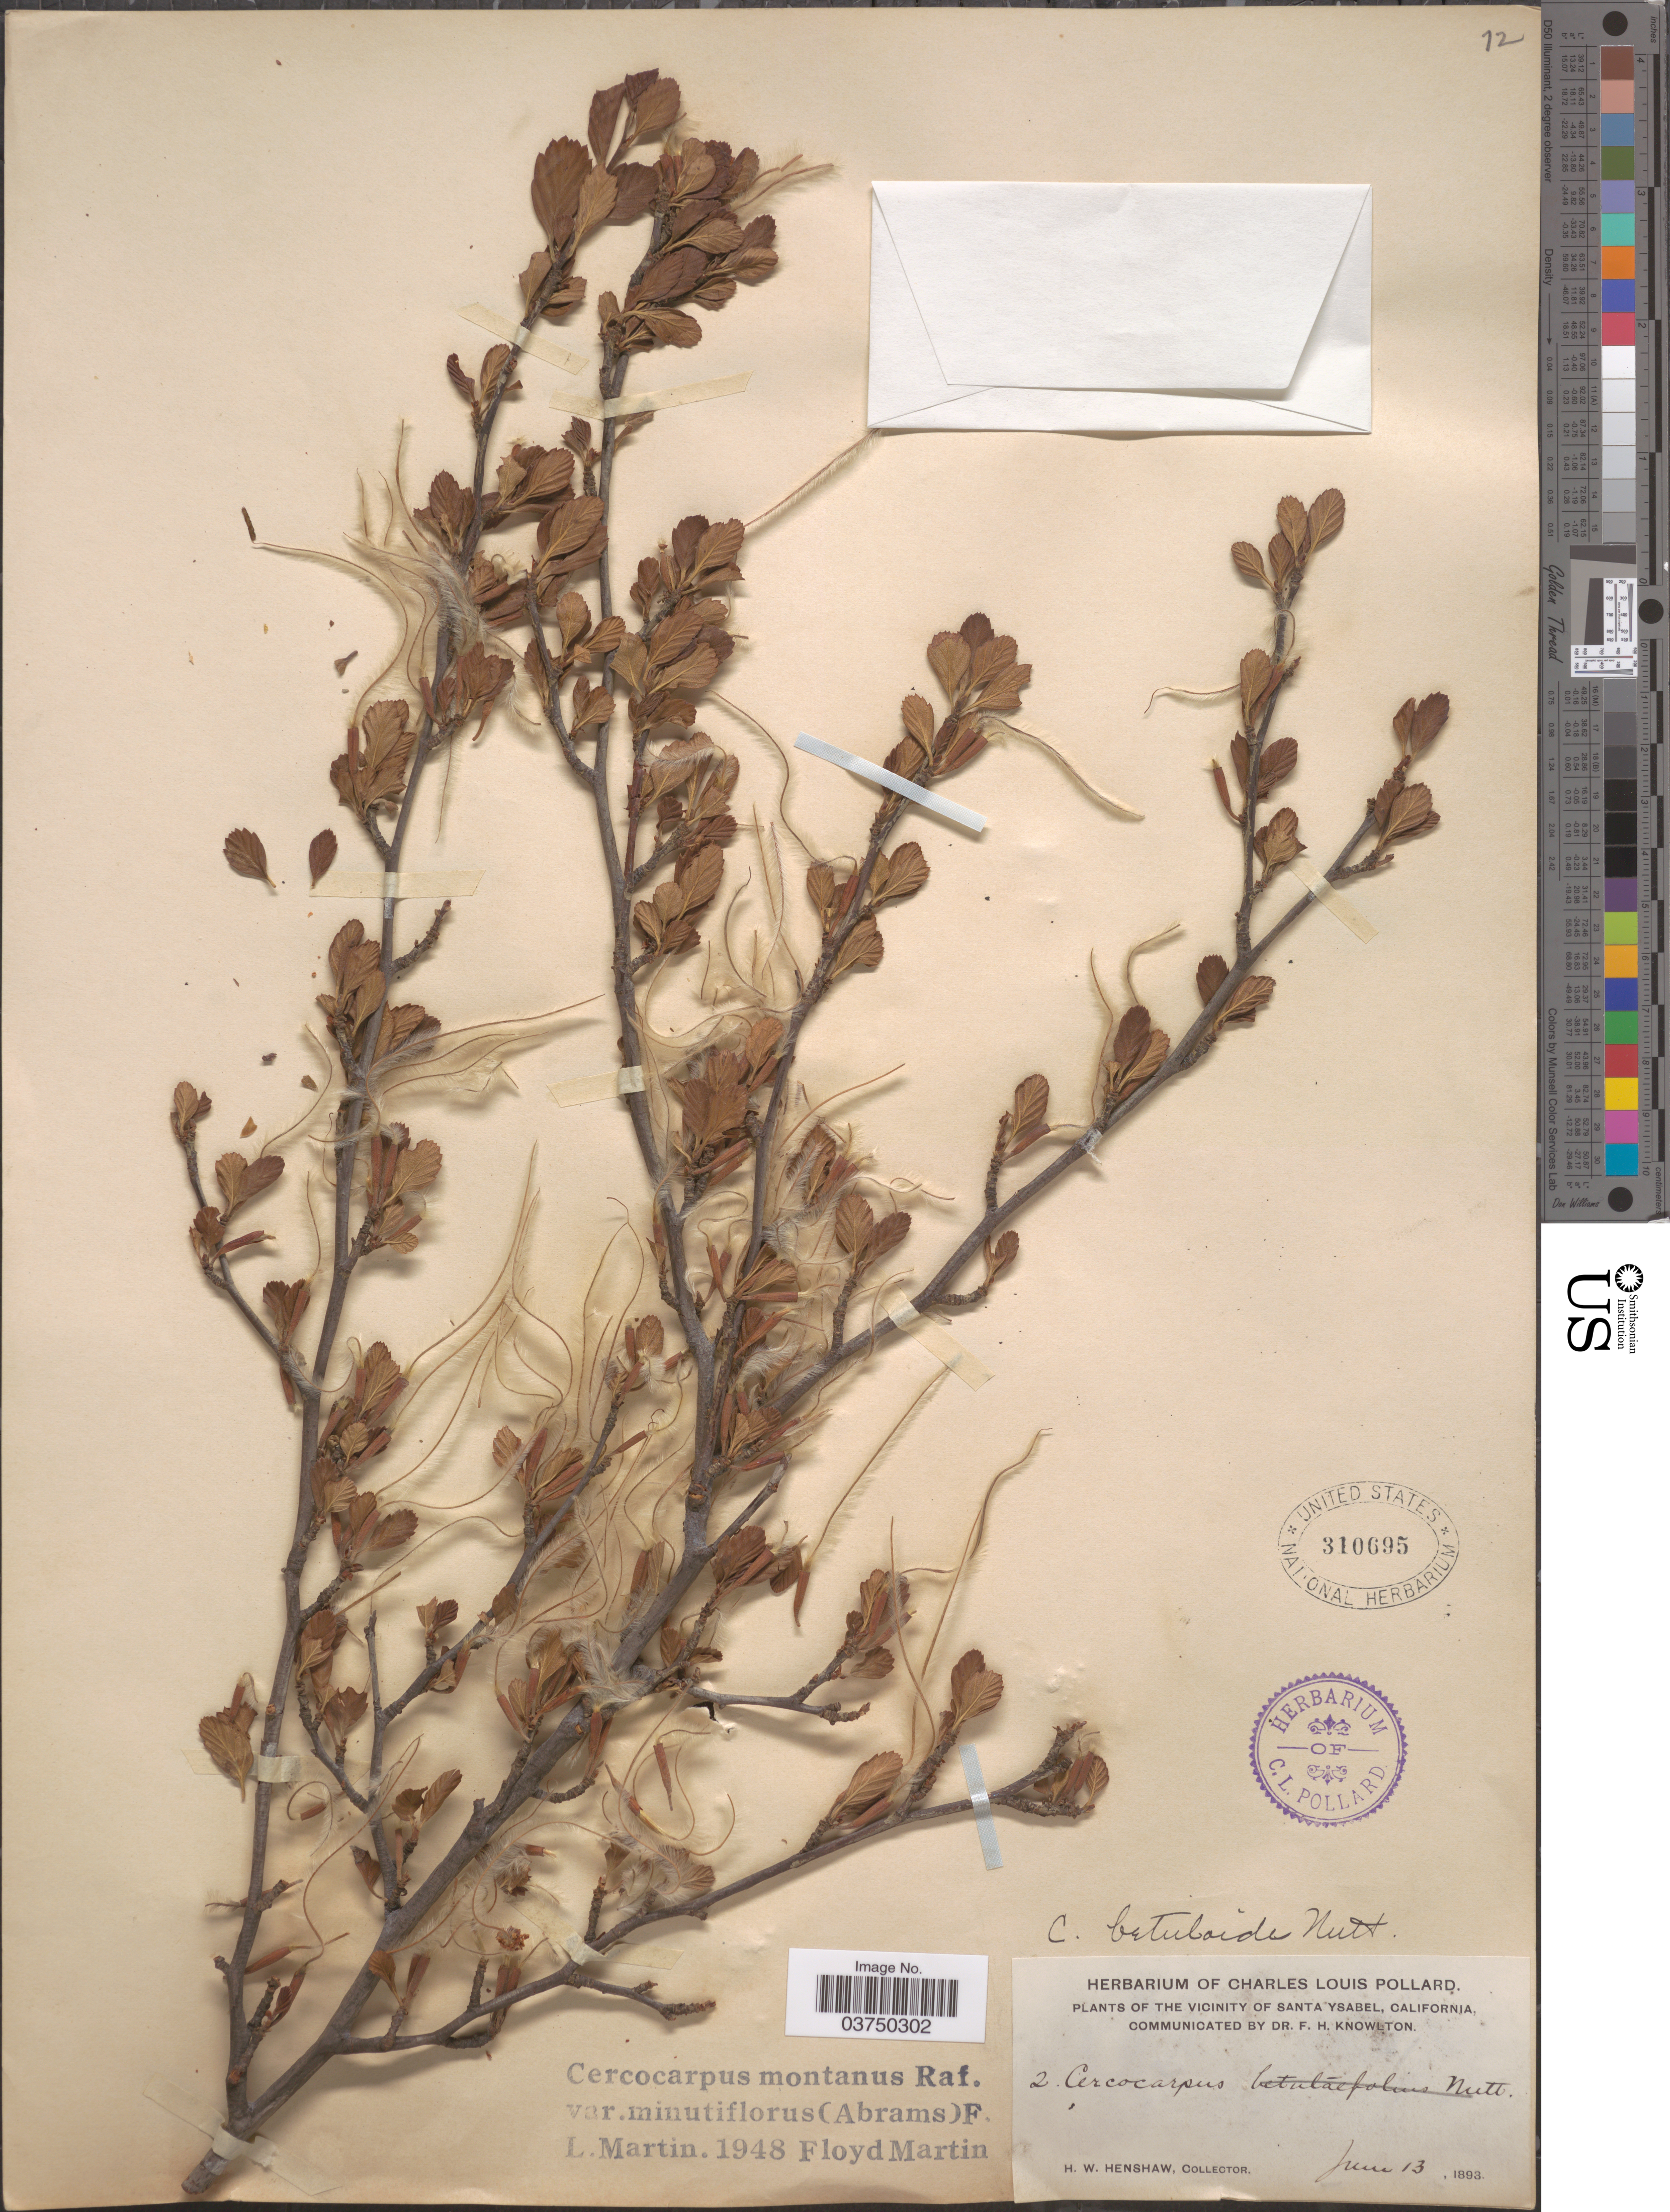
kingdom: Plantae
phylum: Tracheophyta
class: Magnoliopsida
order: Rosales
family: Rosaceae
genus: Cercocarpus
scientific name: Cercocarpus montanus var. minutiflorus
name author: (Abrams) F.L. Martin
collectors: H. Henshaw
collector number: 2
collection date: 1893-06-13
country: United States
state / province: California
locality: Vicinity of Santa Ysabel.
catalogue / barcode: US 310695